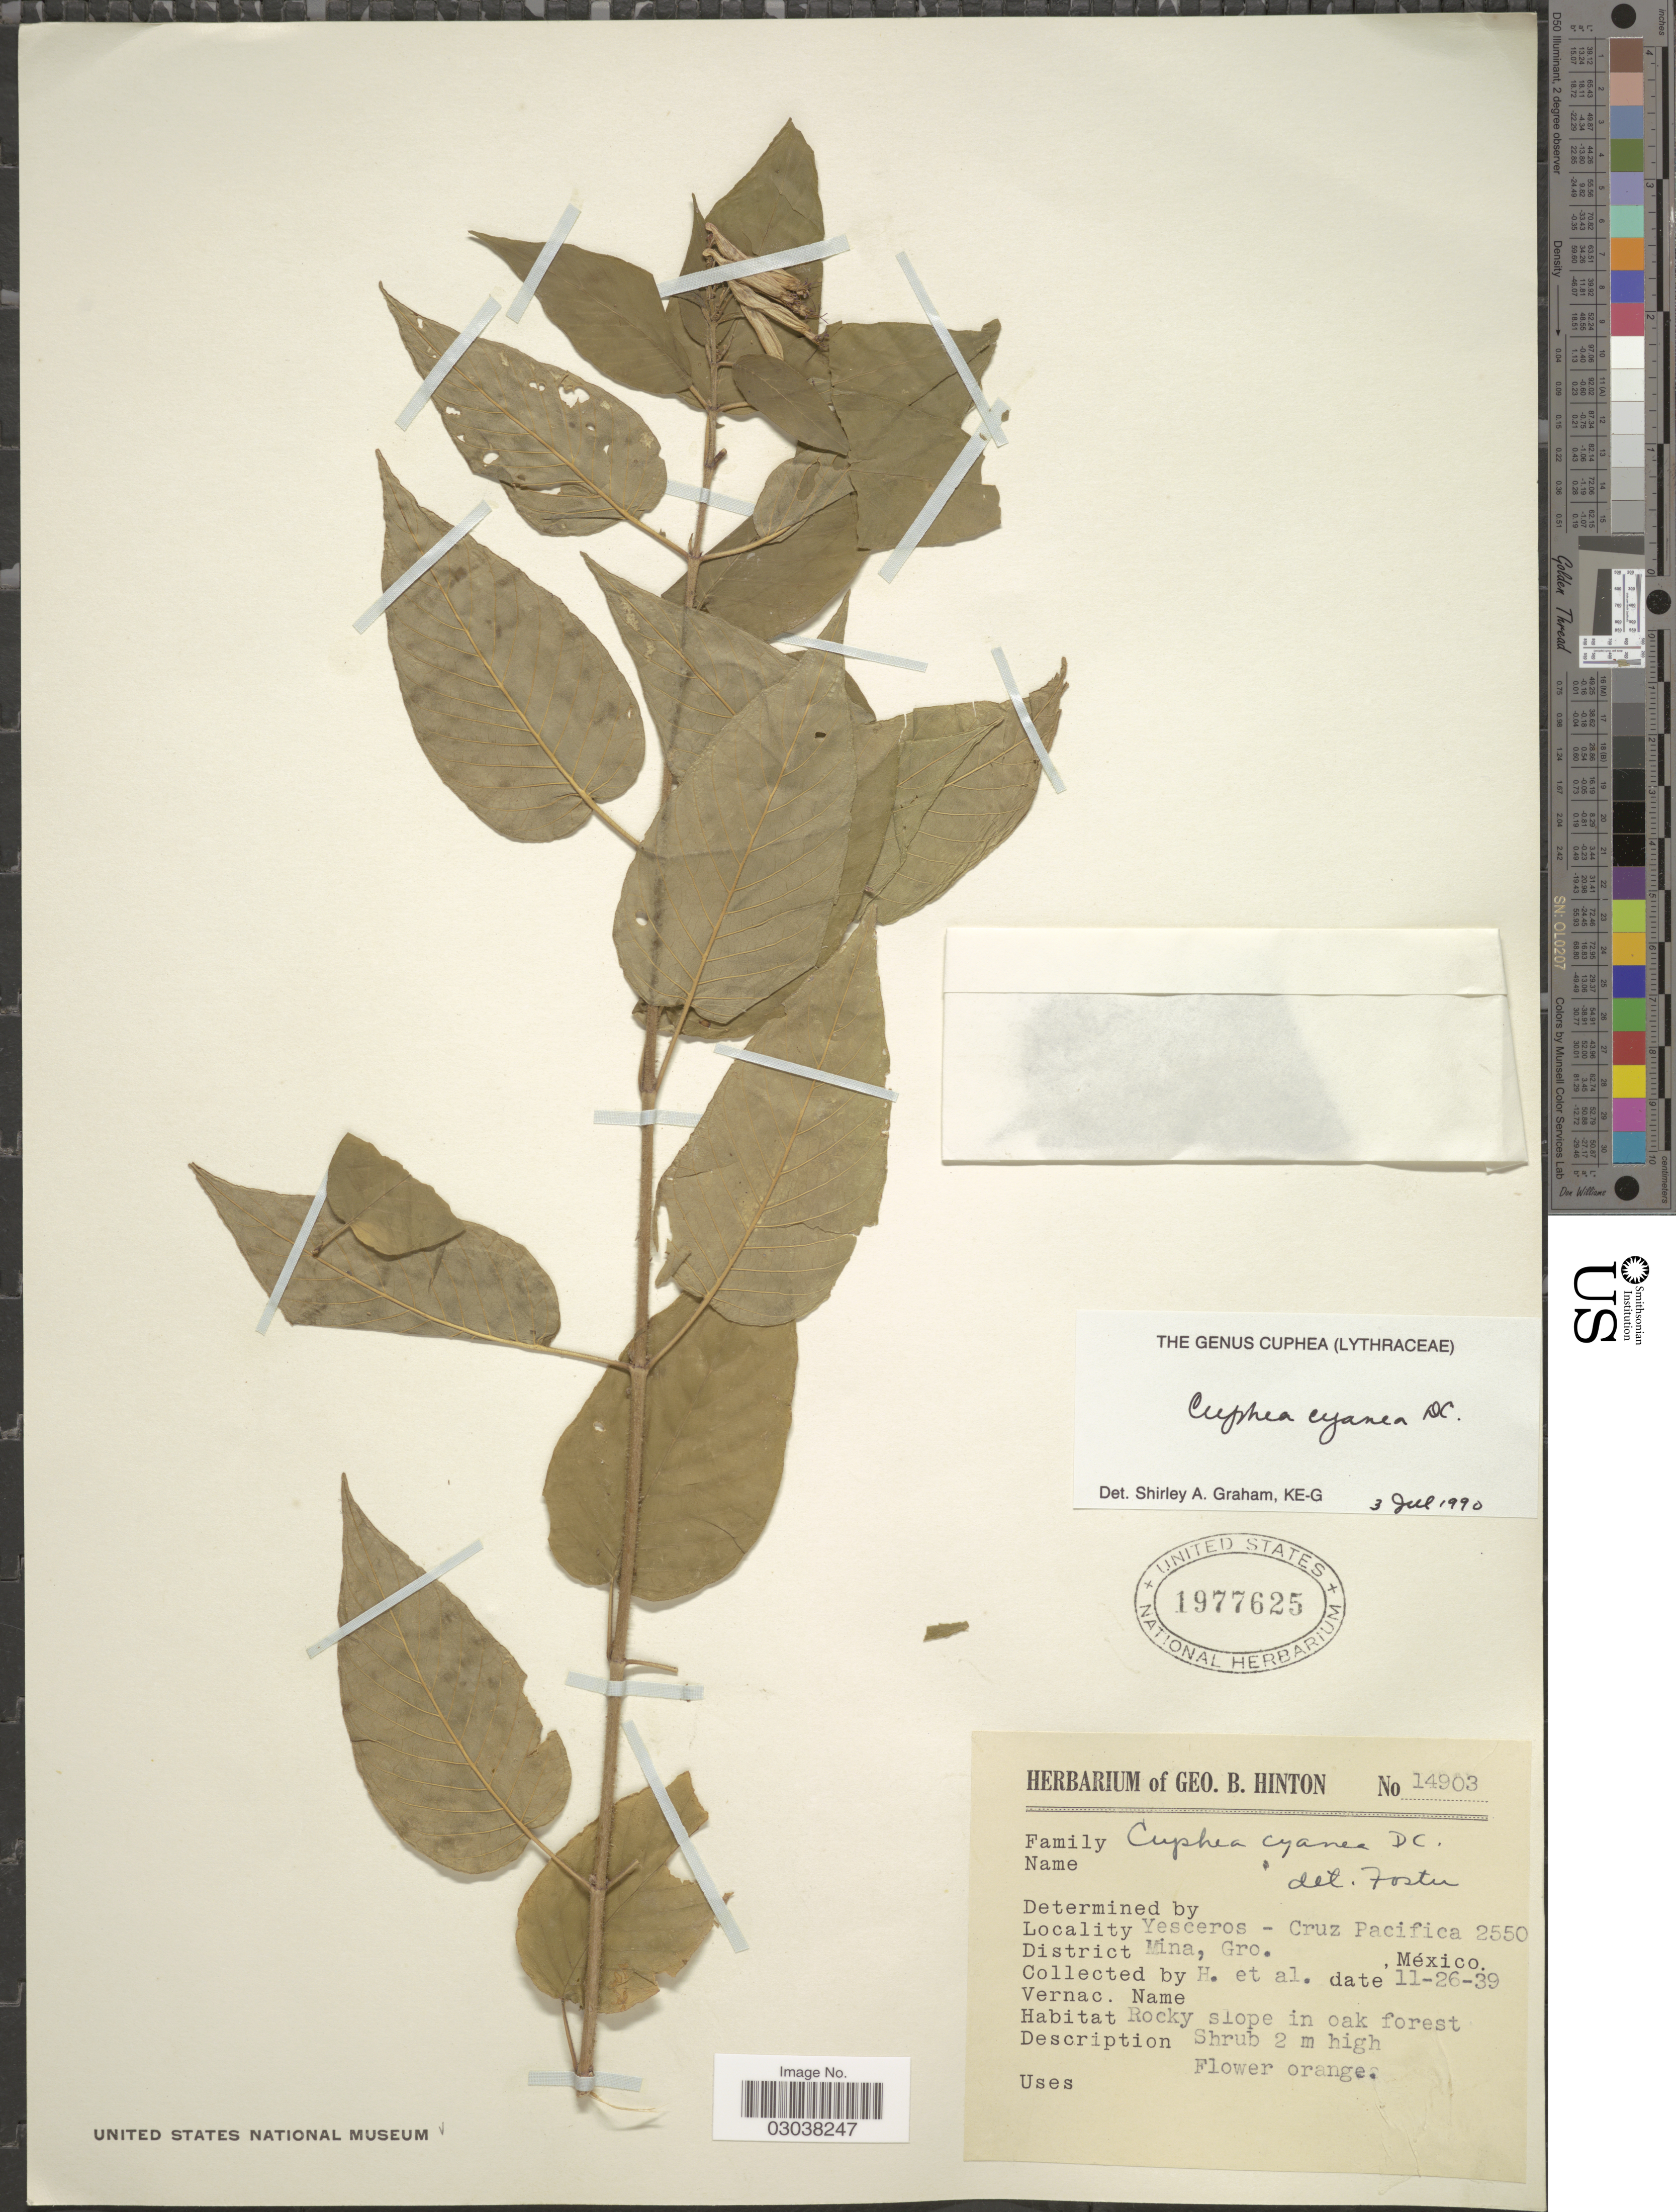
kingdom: Plantae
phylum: Tracheophyta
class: Magnoliopsida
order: Myrtales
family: Lythraceae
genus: Cuphea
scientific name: Cuphea cyanea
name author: DC.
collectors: G. B. Hinton & et al.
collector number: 14903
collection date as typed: Transcribed d/m/y: 26/11/39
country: Mexico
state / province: Guerrero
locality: Yesceros - Cruz Pacifica. District Mina.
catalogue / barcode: US 1977625